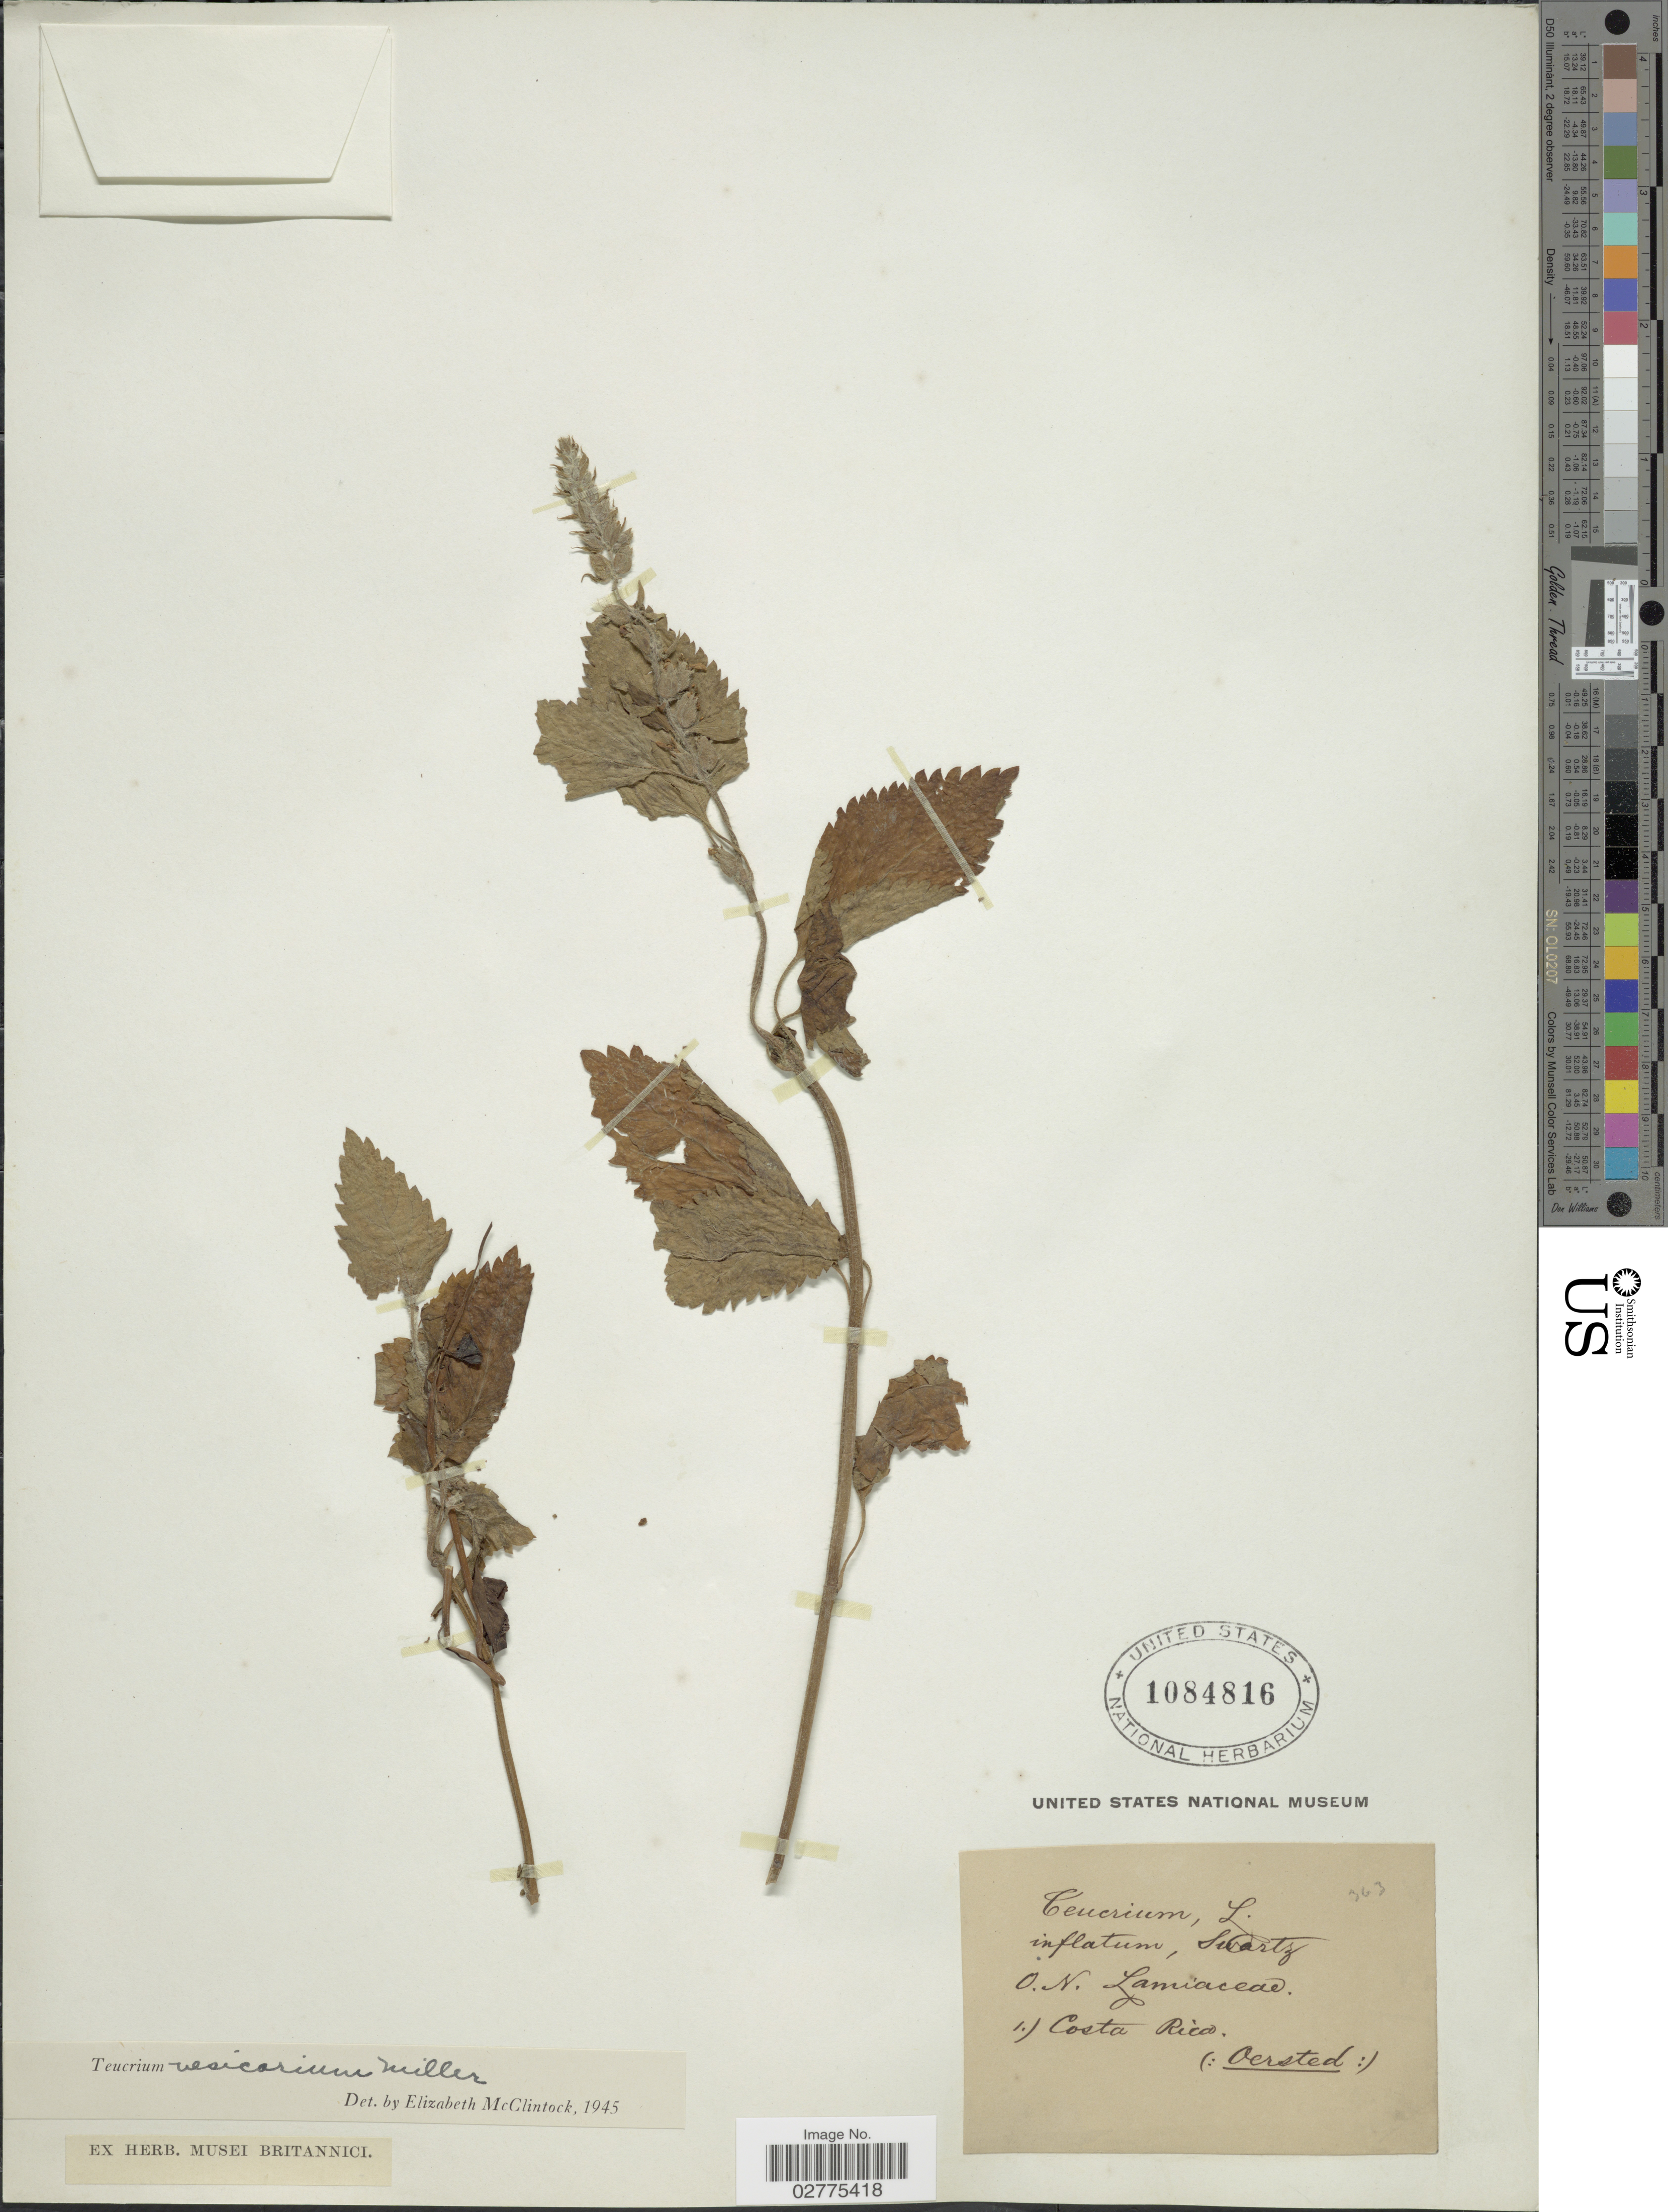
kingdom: Plantae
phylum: Tracheophyta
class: Magnoliopsida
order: Lamiales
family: Lamiaceae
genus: Teucrium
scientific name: Teucrium vesicarium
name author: Mill.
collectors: Oersted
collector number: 363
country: Costa Rica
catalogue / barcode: US 1084816